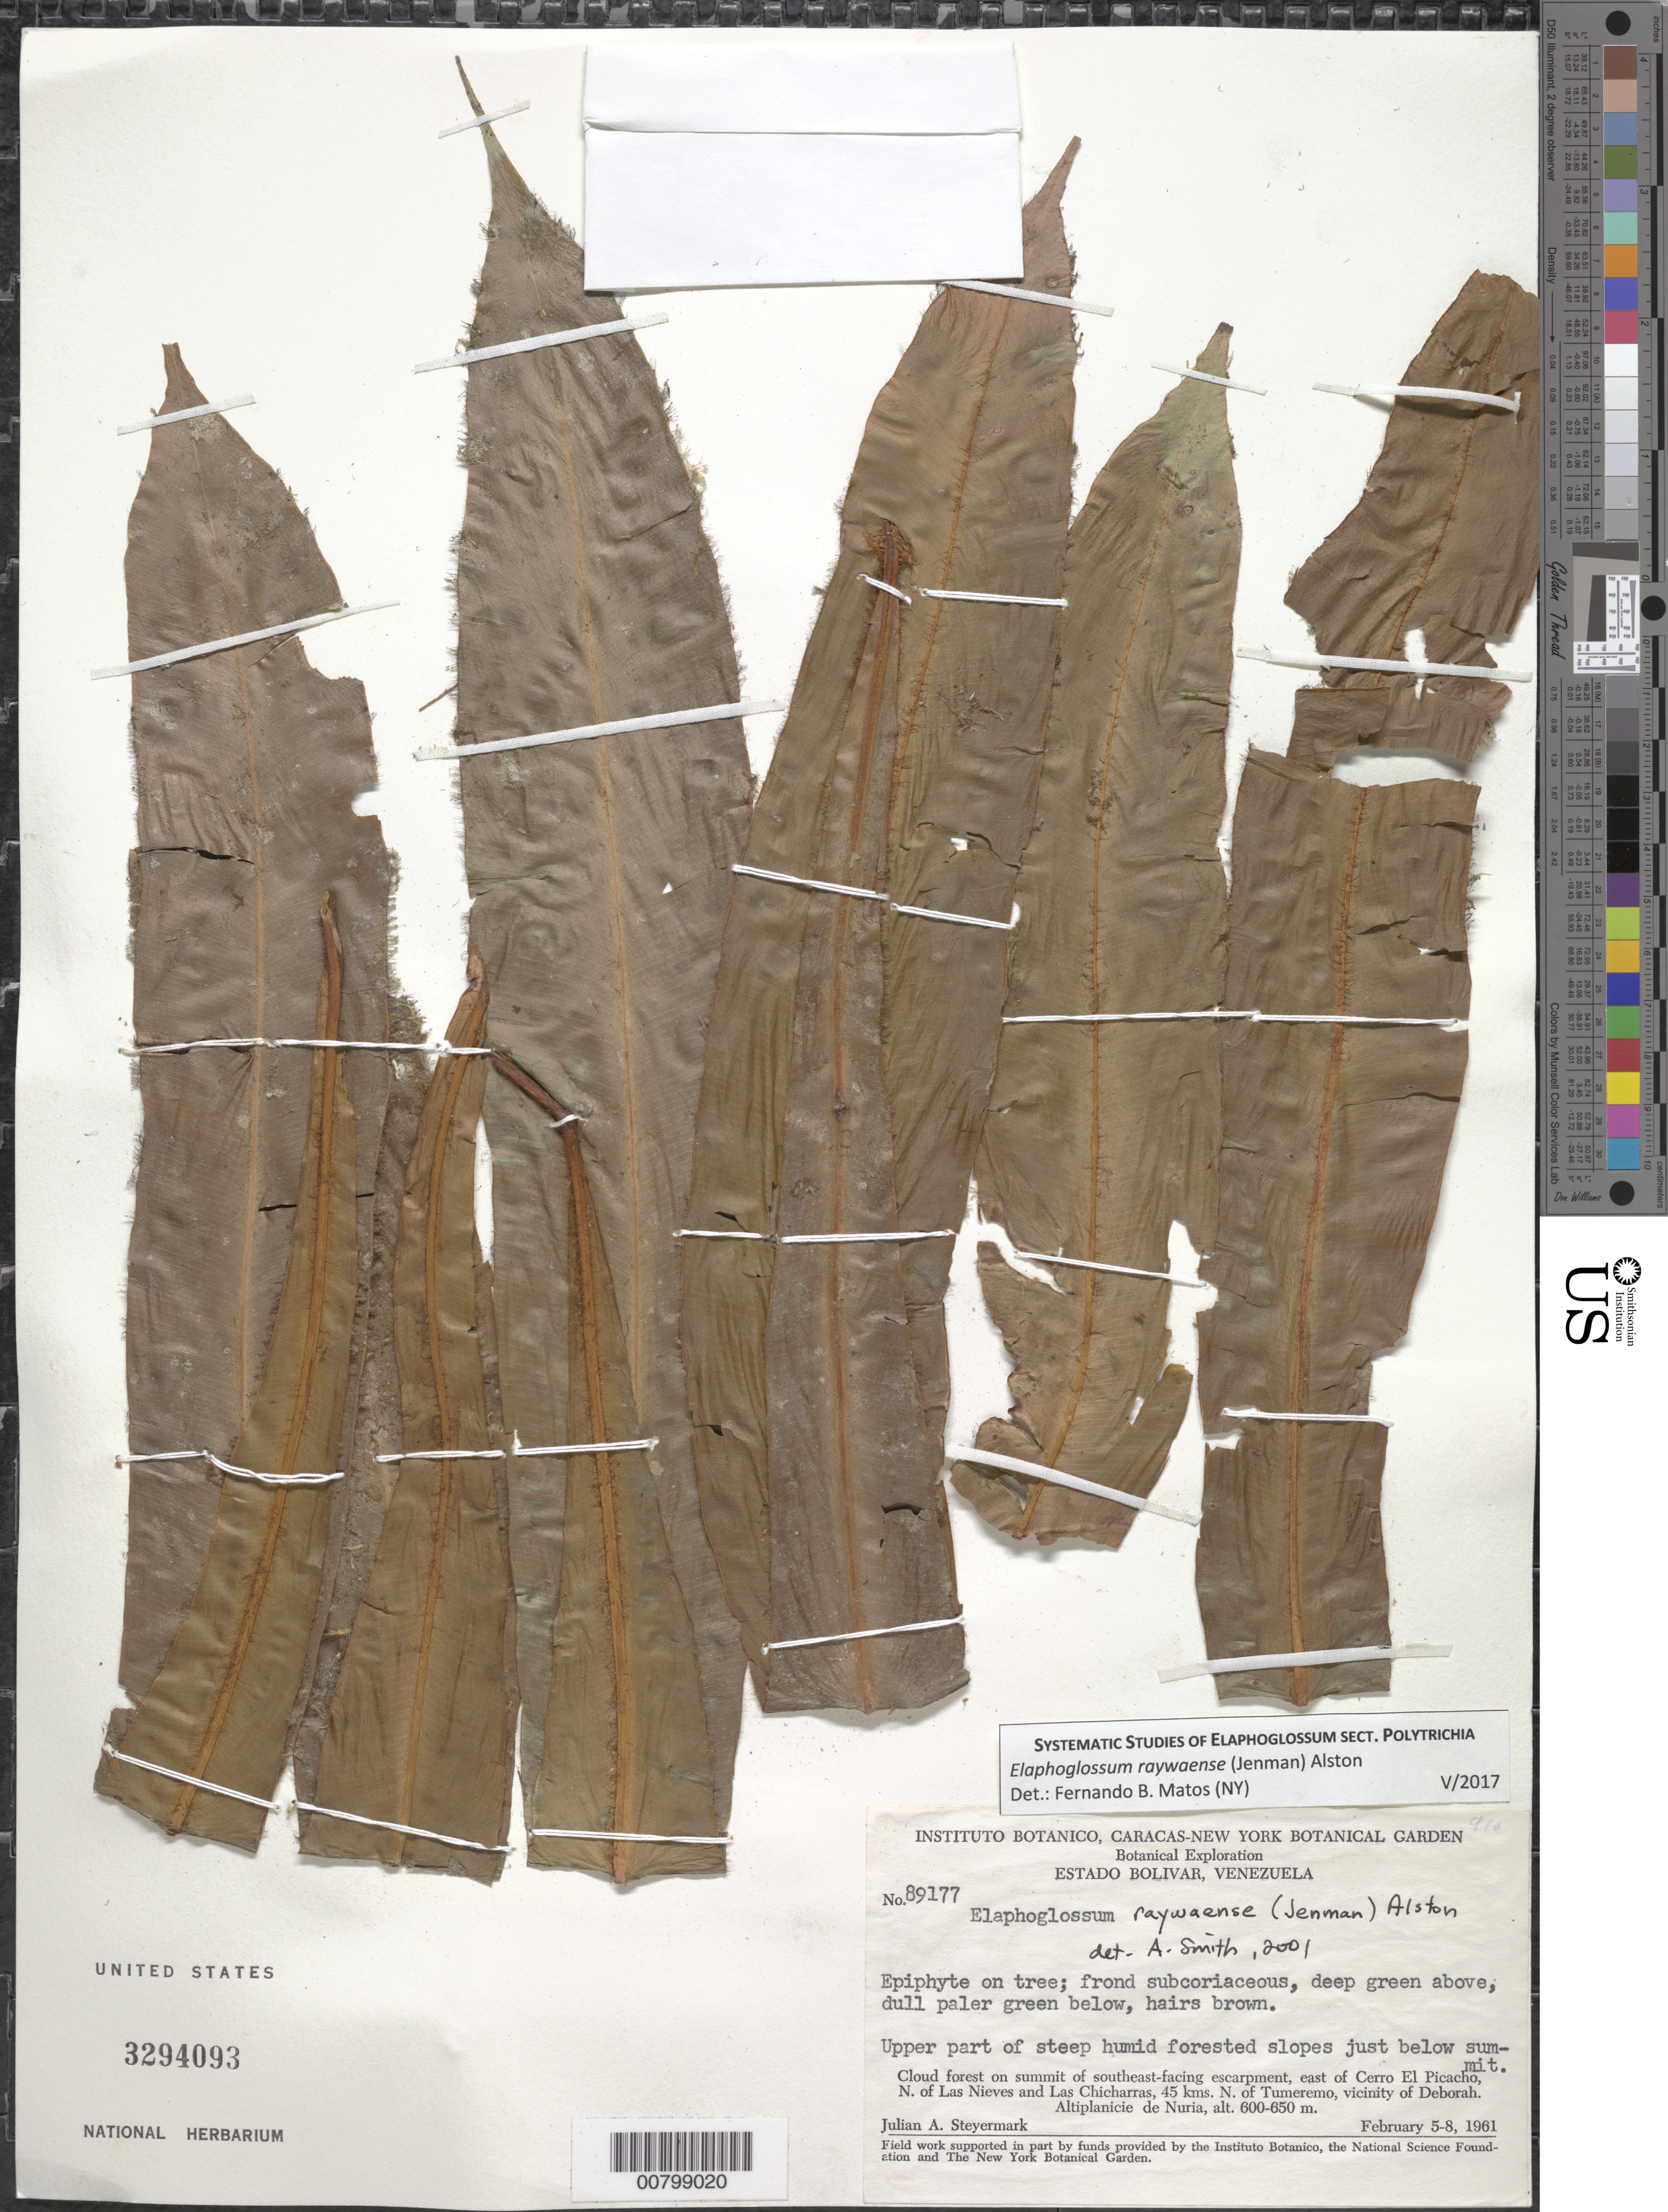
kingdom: Plantae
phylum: Tracheophyta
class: Polypodiopsida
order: Polypodiales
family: Dryopteridaceae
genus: Elaphoglossum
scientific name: Elaphoglossum raywaense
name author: (Jenman) Alston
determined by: Smith, A.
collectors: J. Steyermark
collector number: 89177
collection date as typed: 5-Feb-61 to 8-Feb-61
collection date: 1961-02-05/1961-02-08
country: Venezuela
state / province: Bolívar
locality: Cerro El Picacho, N of Las Nieves, 45 km N of Tumeremo, Altiplanicie de Nuria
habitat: Upper part of steep humid forested slopes just below summit; on trees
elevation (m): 600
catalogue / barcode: US 3294093